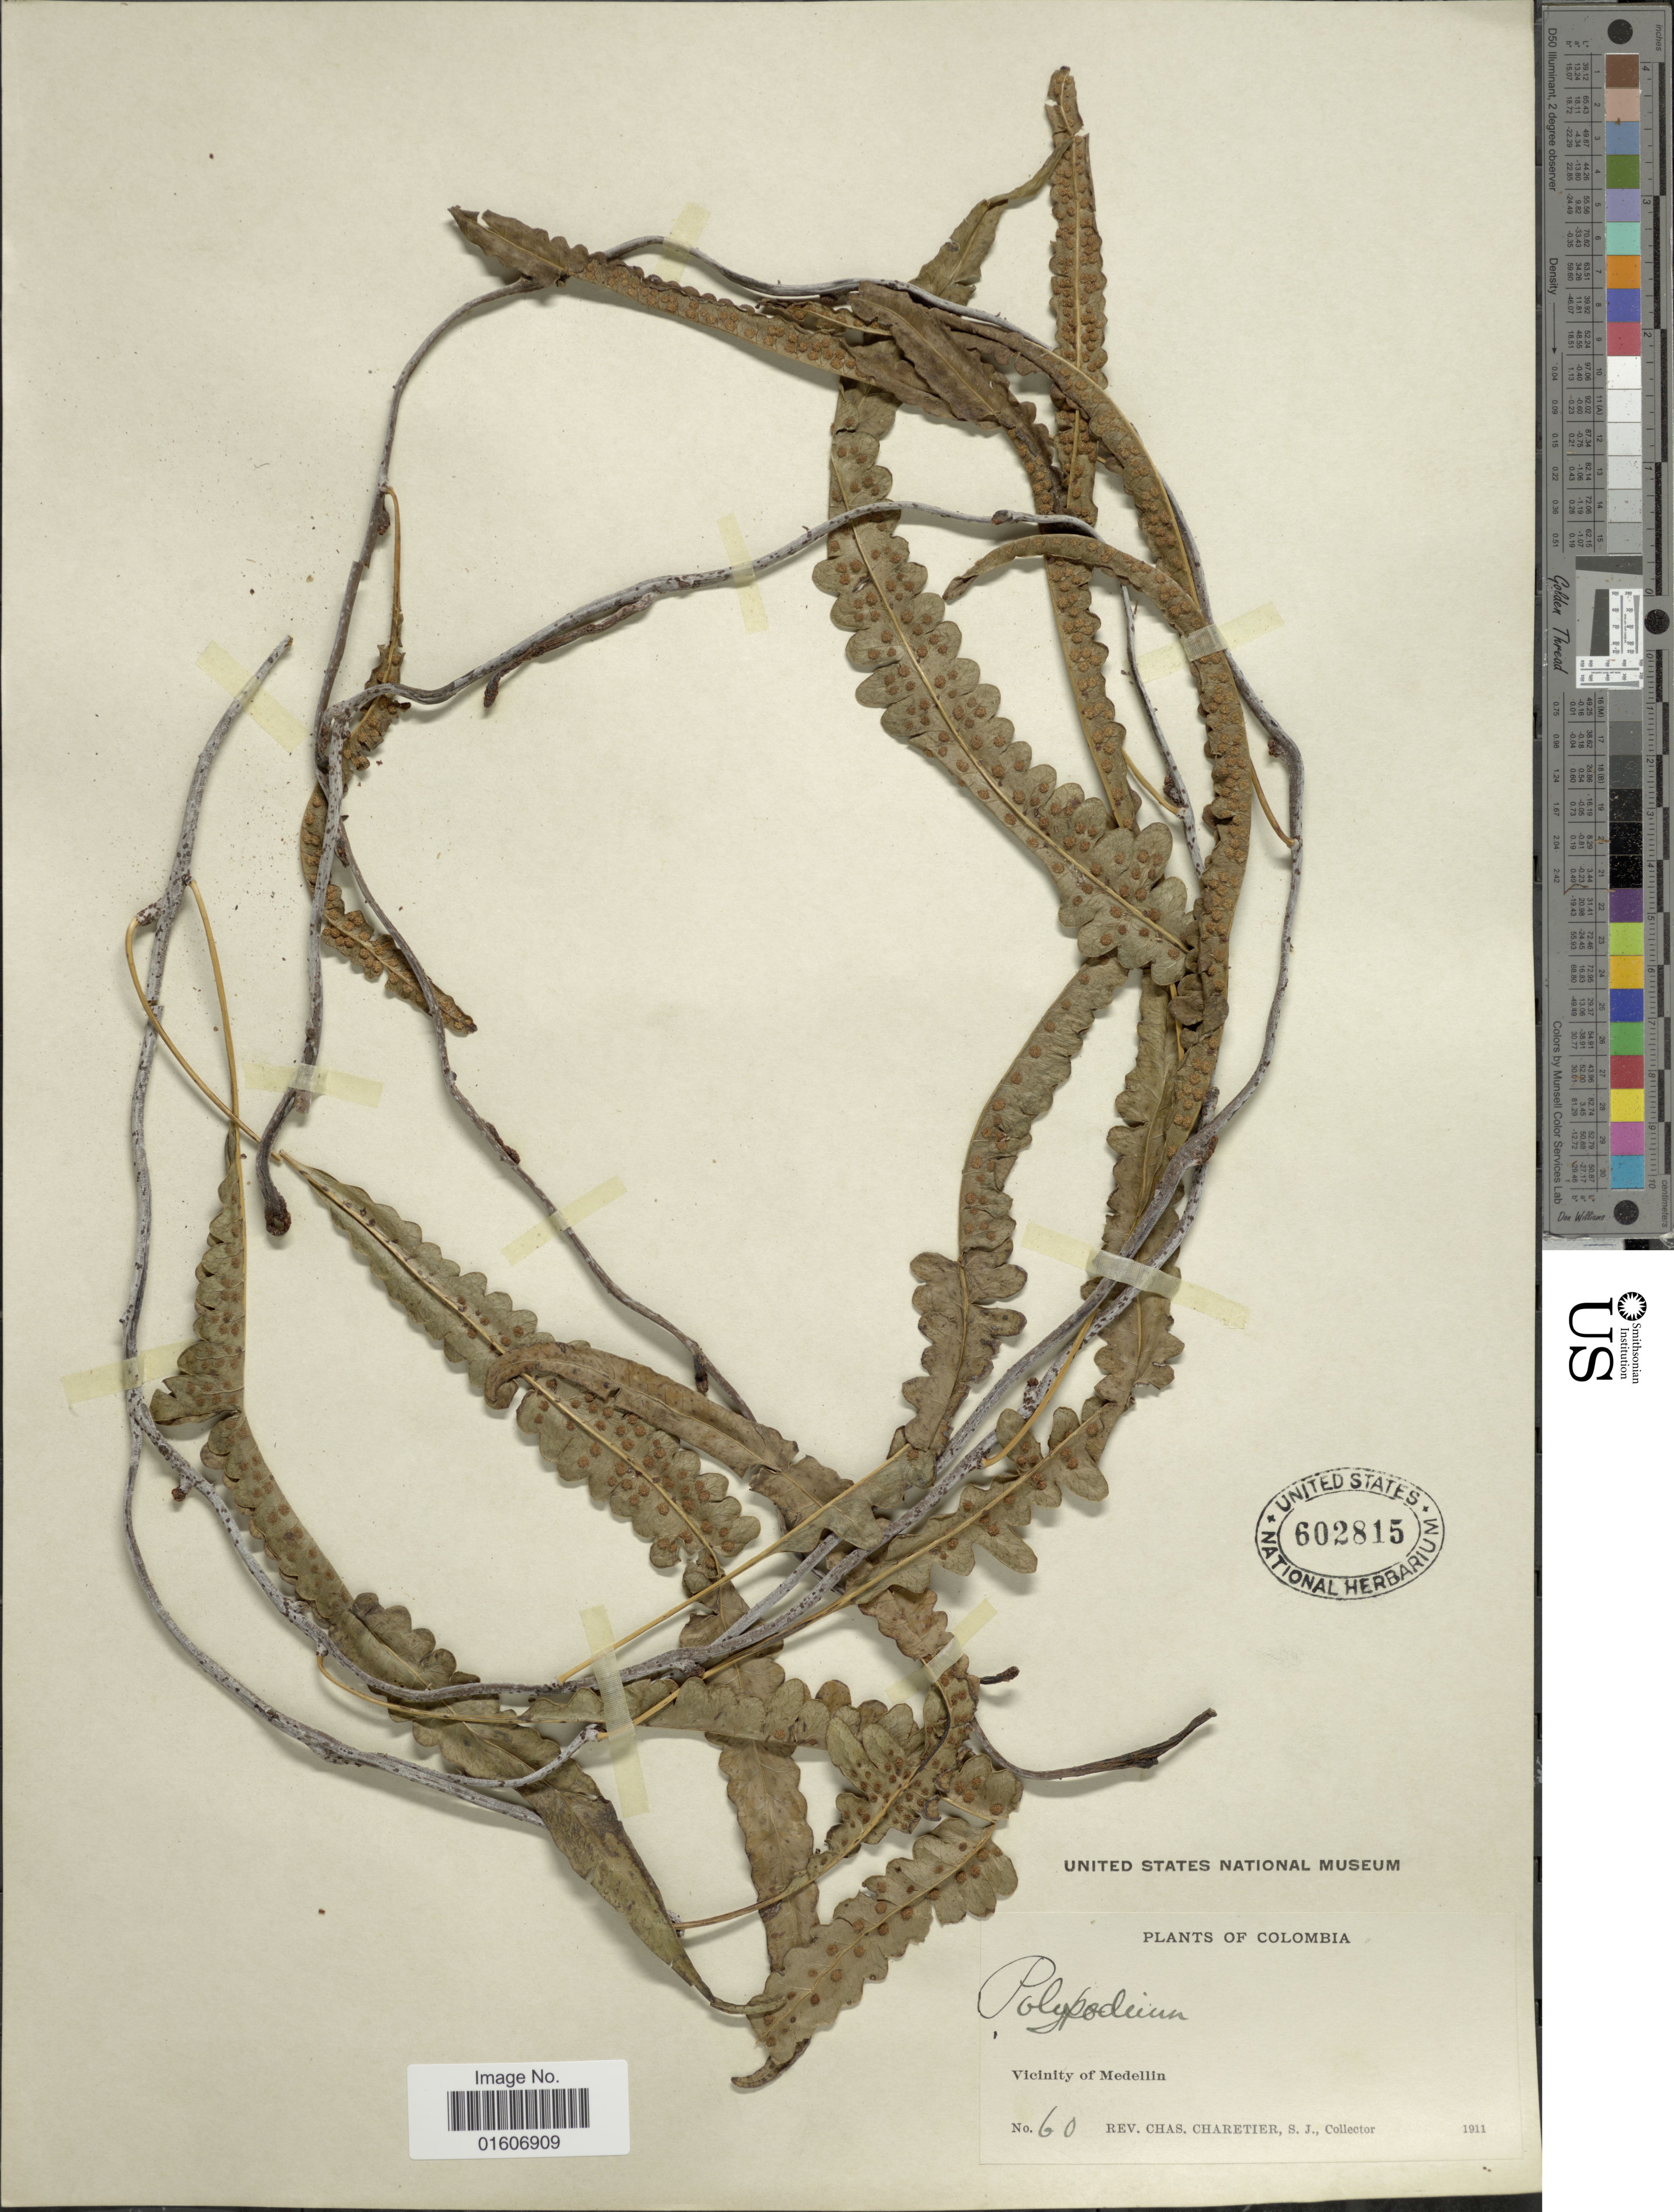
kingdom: Plantae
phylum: Tracheophyta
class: Polypodiopsida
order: Polypodiales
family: Polypodiaceae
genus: Serpocaulon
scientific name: Serpocaulon semipinnatifidum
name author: (Fée) A.R. Sm.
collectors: C. Charetier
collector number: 60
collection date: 1911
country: Colombia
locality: Vicinity of Medellin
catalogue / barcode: US 602815